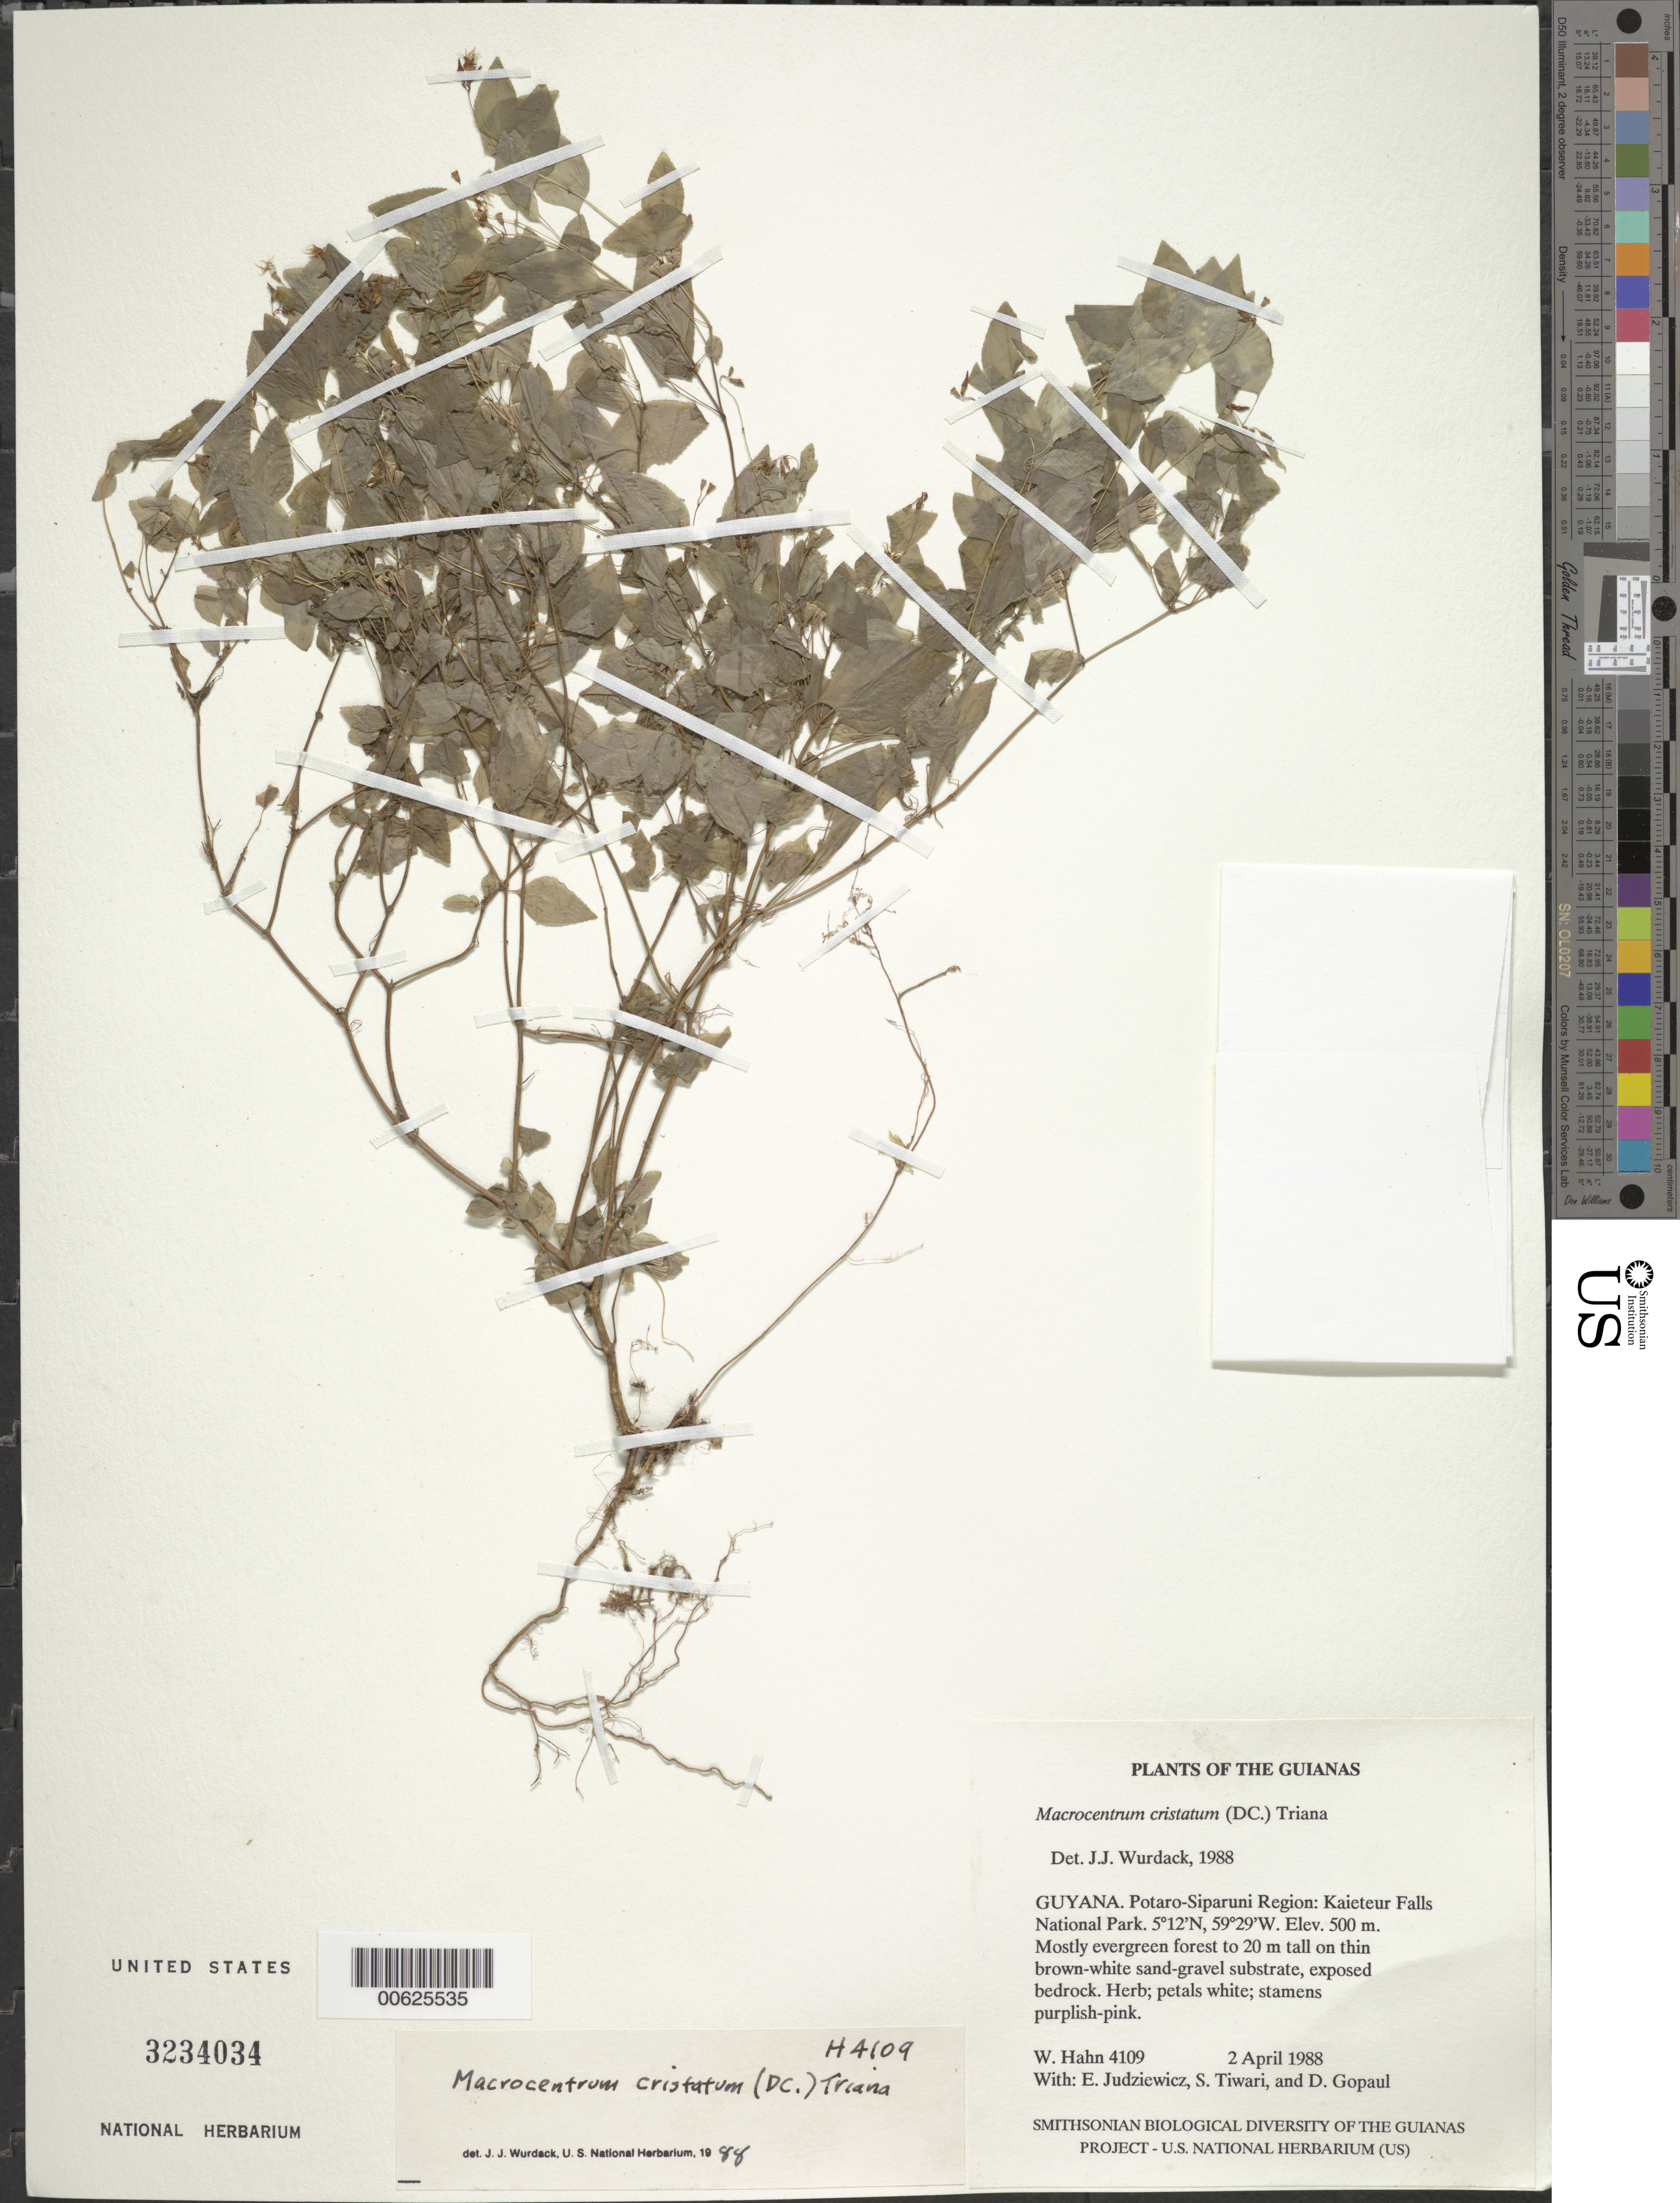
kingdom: Plantae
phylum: Tracheophyta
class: Magnoliopsida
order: Myrtales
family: Melastomataceae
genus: Macrocentrum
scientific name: Macrocentrum cristatum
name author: (DC.) Triana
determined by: Wurdack, John J., (US), US (UNITED STATES)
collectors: W. Hahn, E. J. Judziewicz, S. Tiwari & D. Gopaul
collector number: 4109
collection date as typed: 2 April 1988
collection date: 1988-04-02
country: Guyana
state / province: Potaro-Siparuni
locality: Kaieteur Falls National Park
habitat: Mostly evergreen forest to 20 m tall. Thin brown-white sand-gravel substrate, exposed bedrock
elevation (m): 500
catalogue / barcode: US 3234034